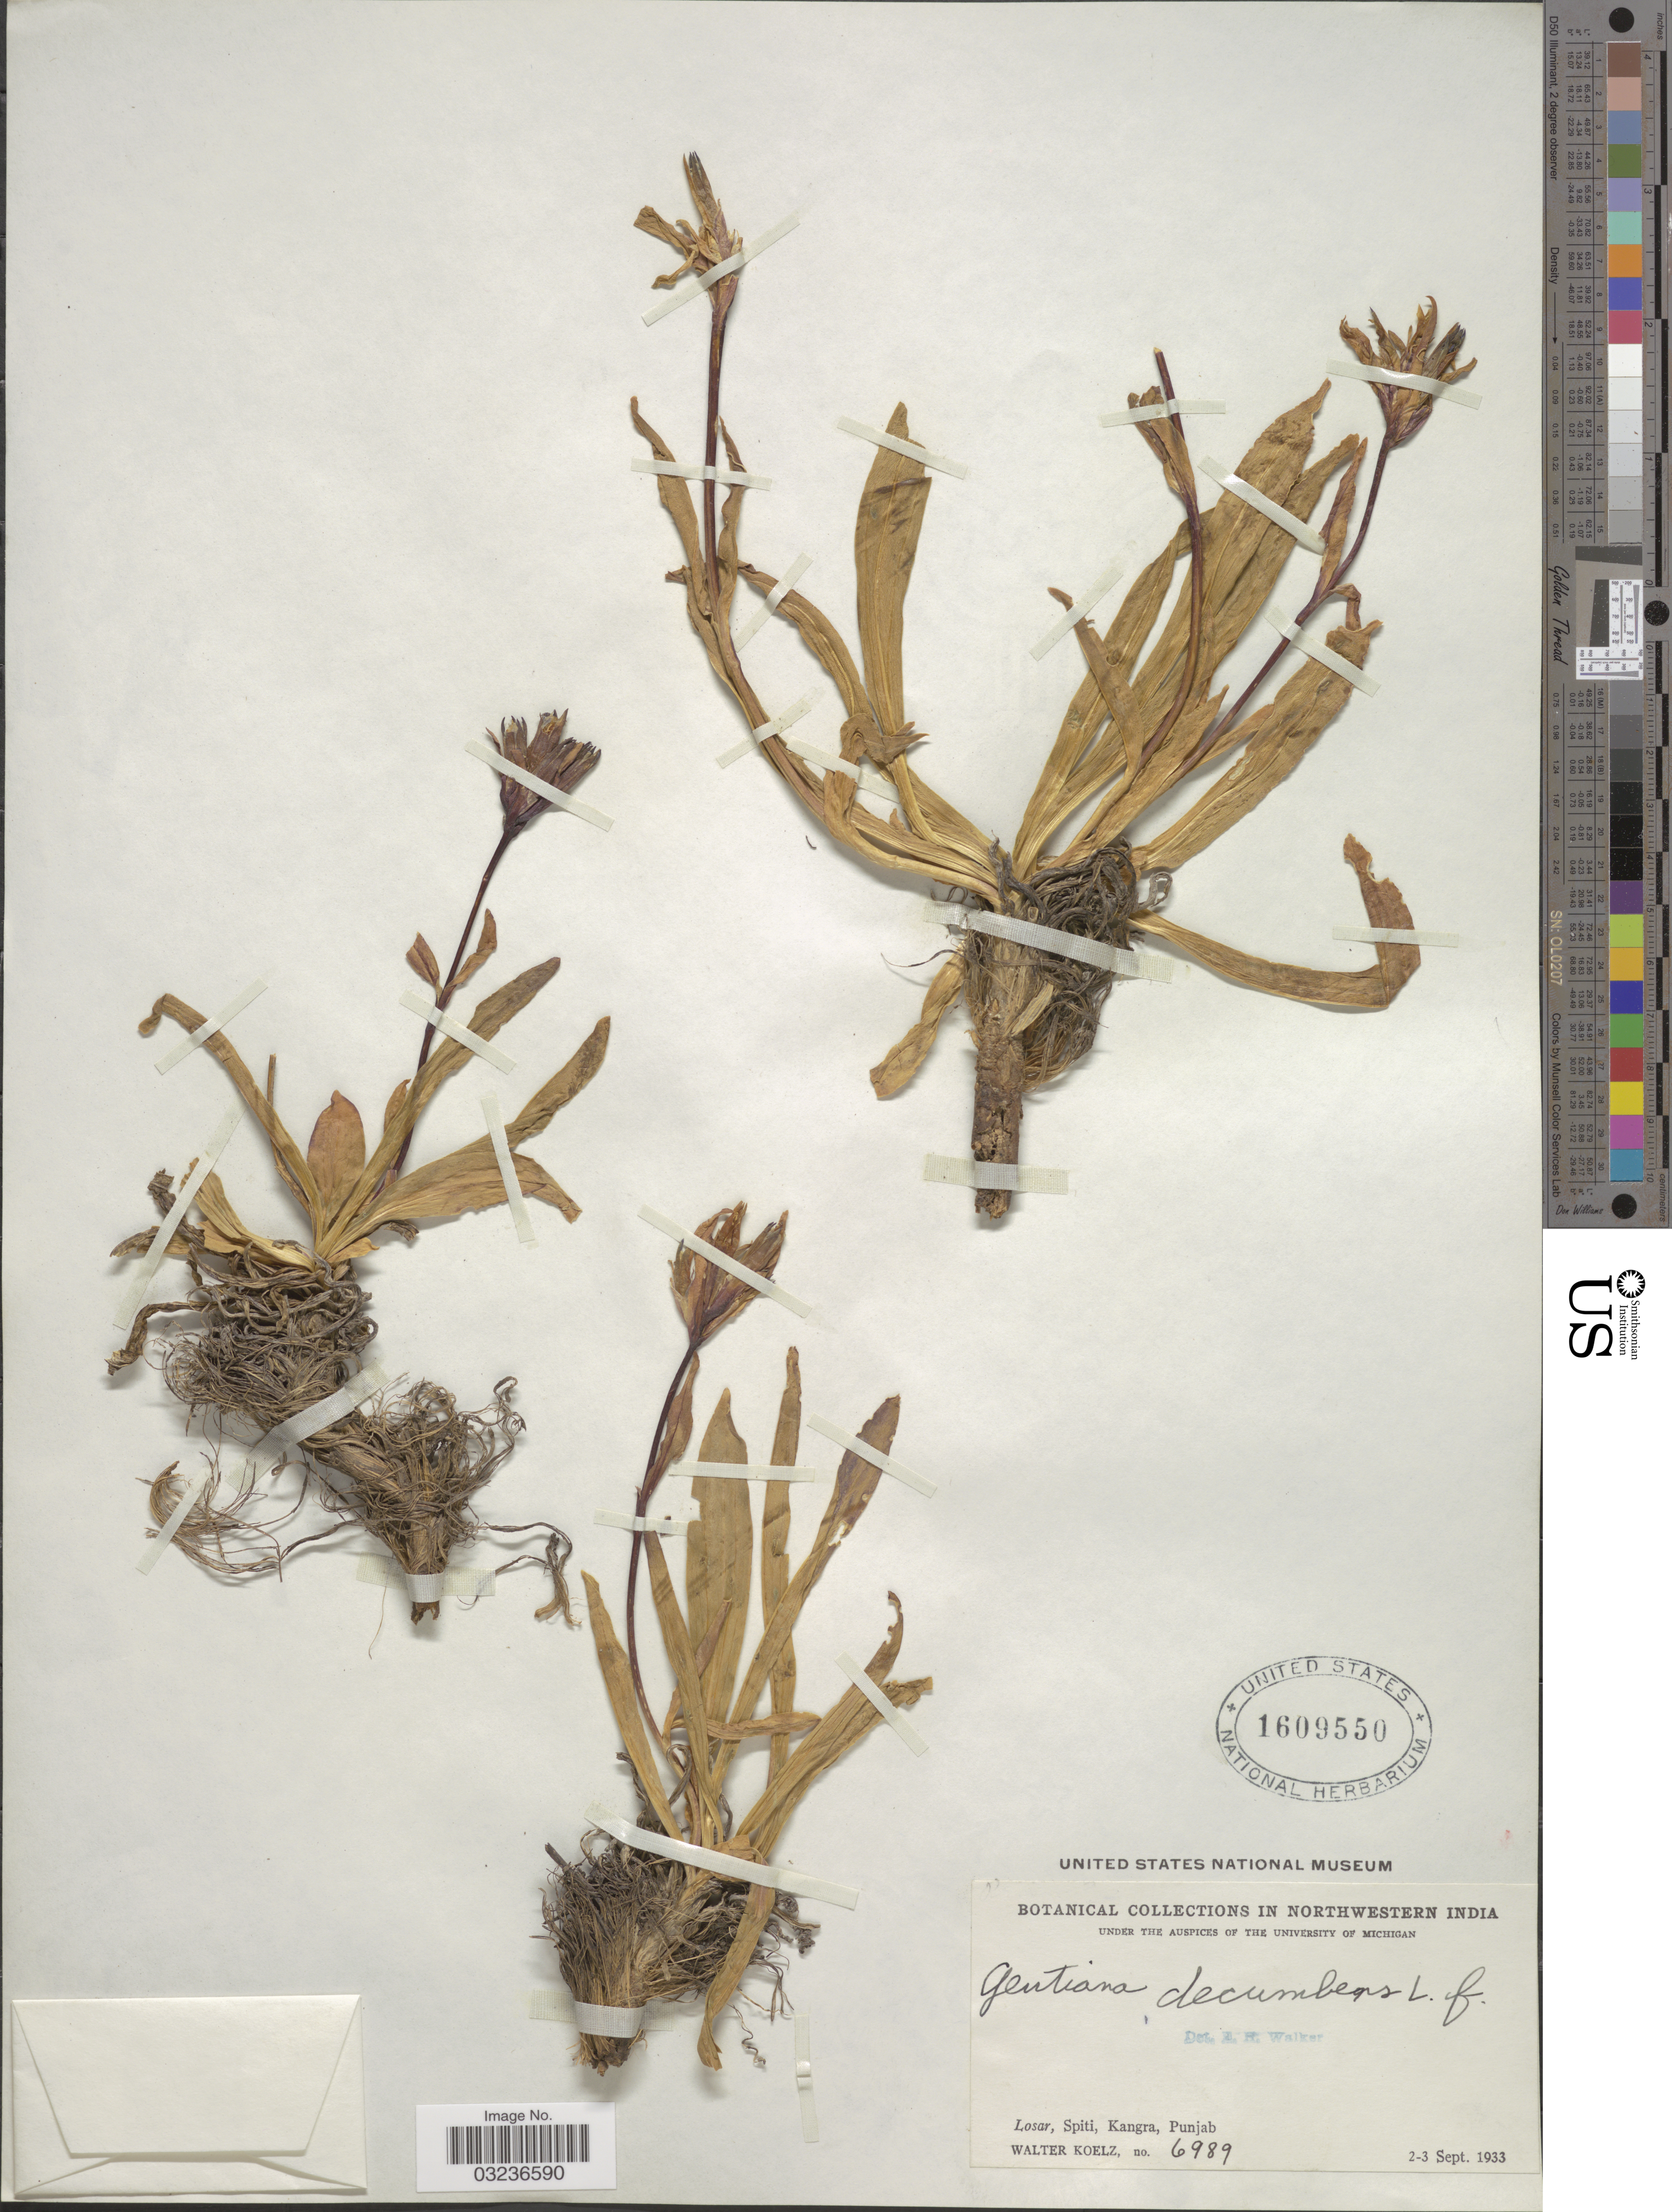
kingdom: Plantae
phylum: Tracheophyta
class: Magnoliopsida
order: Gentianales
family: Gentianaceae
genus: Gentiana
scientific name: Gentiana decumbens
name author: L. f.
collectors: W. N. Koelz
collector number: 6989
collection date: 1933-09-02/1933-09-03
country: India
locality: Northwestern India. Losar, Spiti, Kangra.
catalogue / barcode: US 1609550